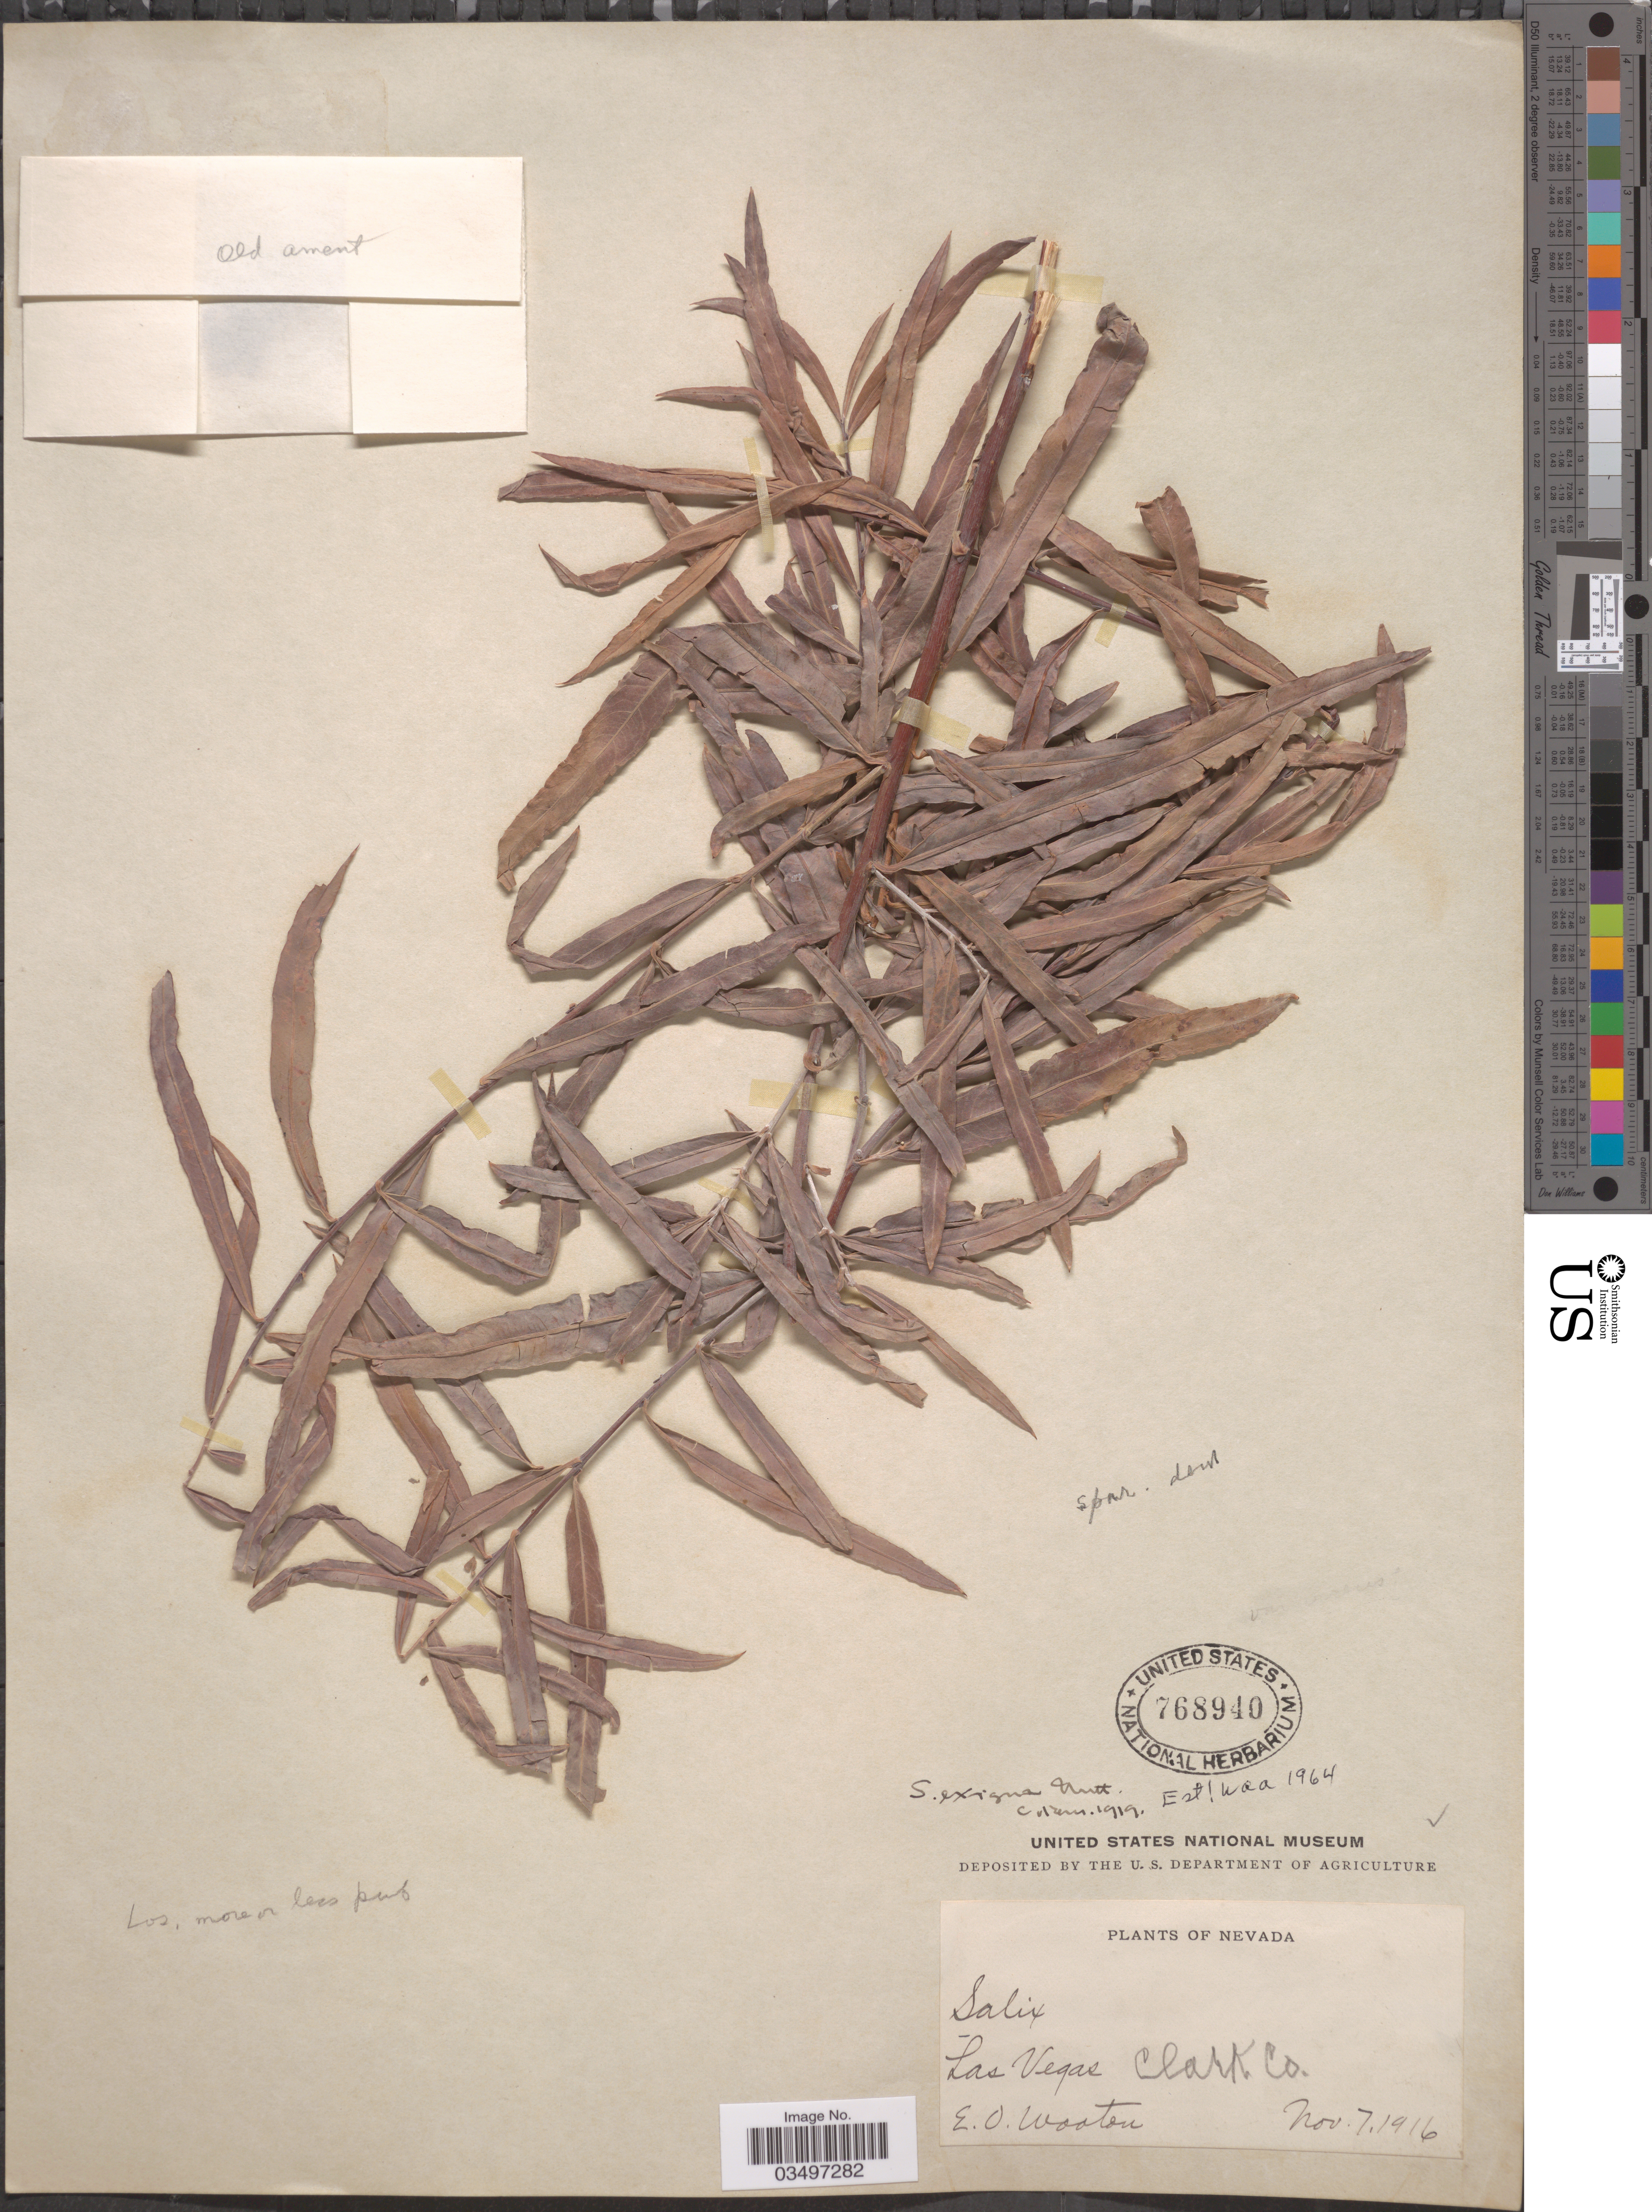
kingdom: Plantae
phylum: Tracheophyta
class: Magnoliopsida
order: Malpighiales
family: Salicaceae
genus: Salix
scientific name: Salix exigua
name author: Nutt.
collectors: E. O. Wooton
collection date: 1916-11-07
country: United States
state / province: Nevada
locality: Las Vegas, Clark Co.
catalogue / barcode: US 768940